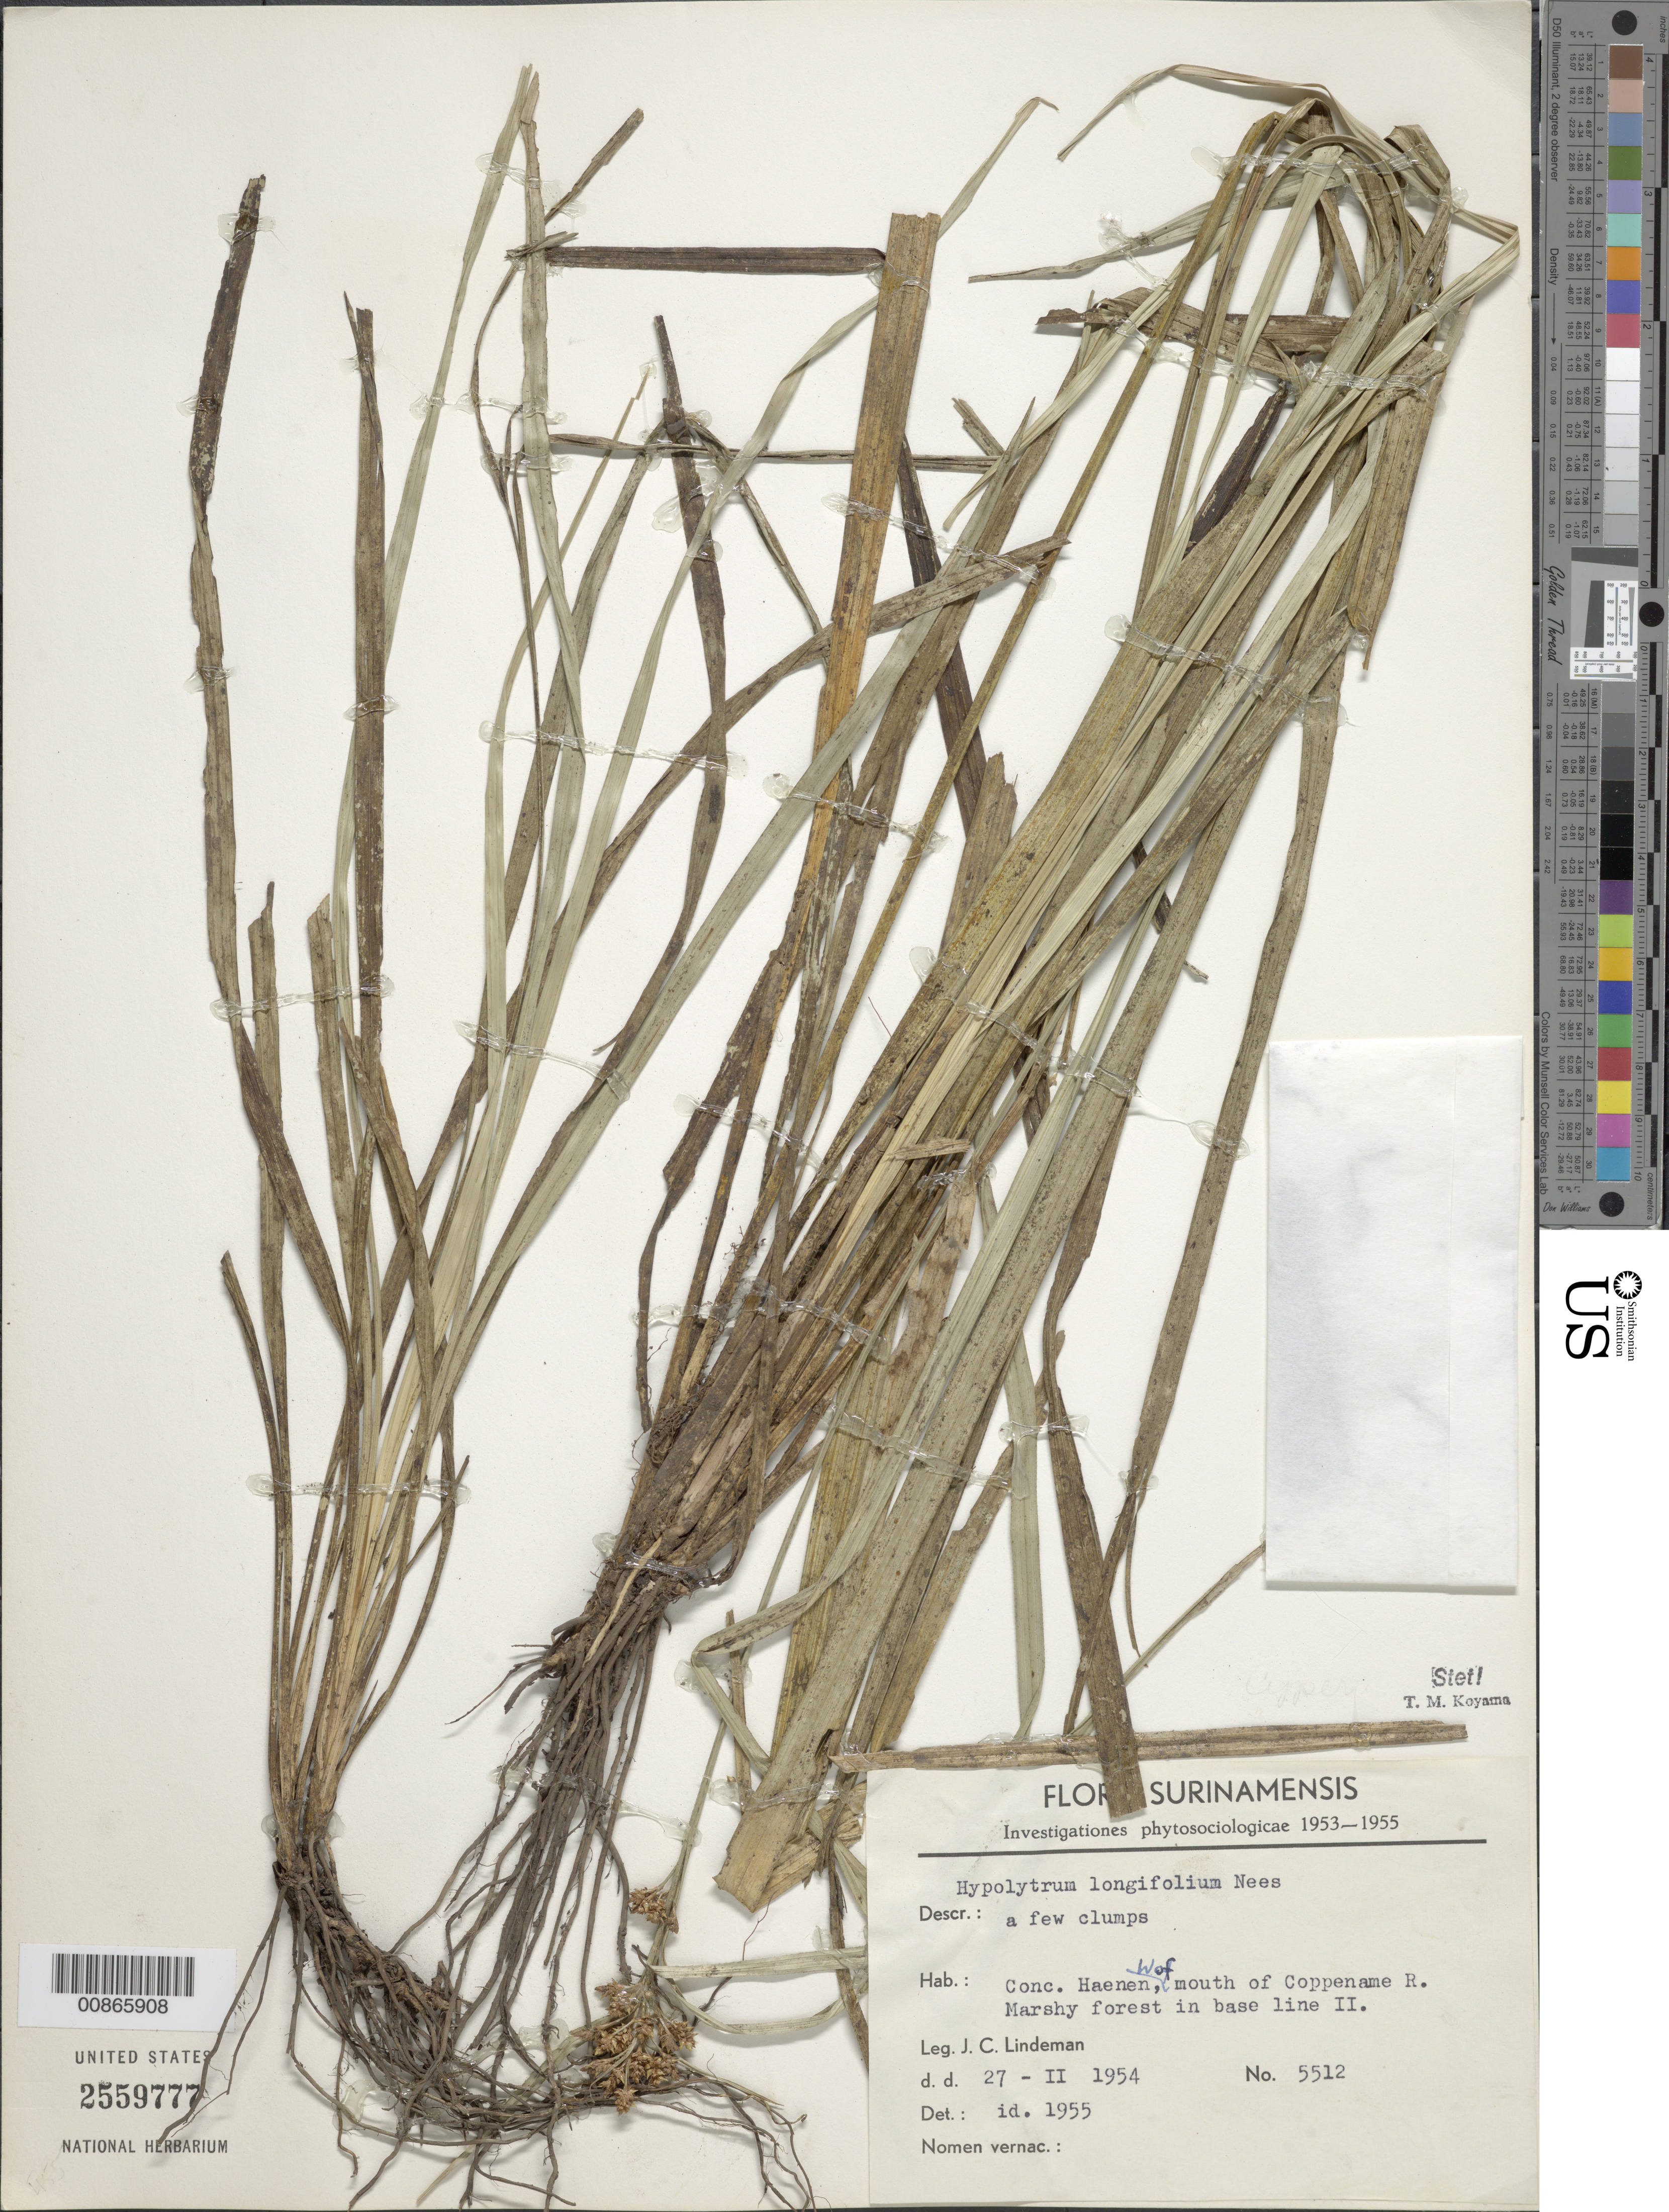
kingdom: Plantae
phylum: Tracheophyta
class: Liliopsida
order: Poales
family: Cyperaceae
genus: Hypolytrum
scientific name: Hypolytrum longifolium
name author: (Rich.) Nees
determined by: Koyama, Tetsuo M.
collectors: J. C. Lindeman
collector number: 5512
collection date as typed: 27-Feb-54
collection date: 1954-02-27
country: Suriname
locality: Coppename R., W of mouth at Concession Haenen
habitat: Marshy forest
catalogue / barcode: US 2559777